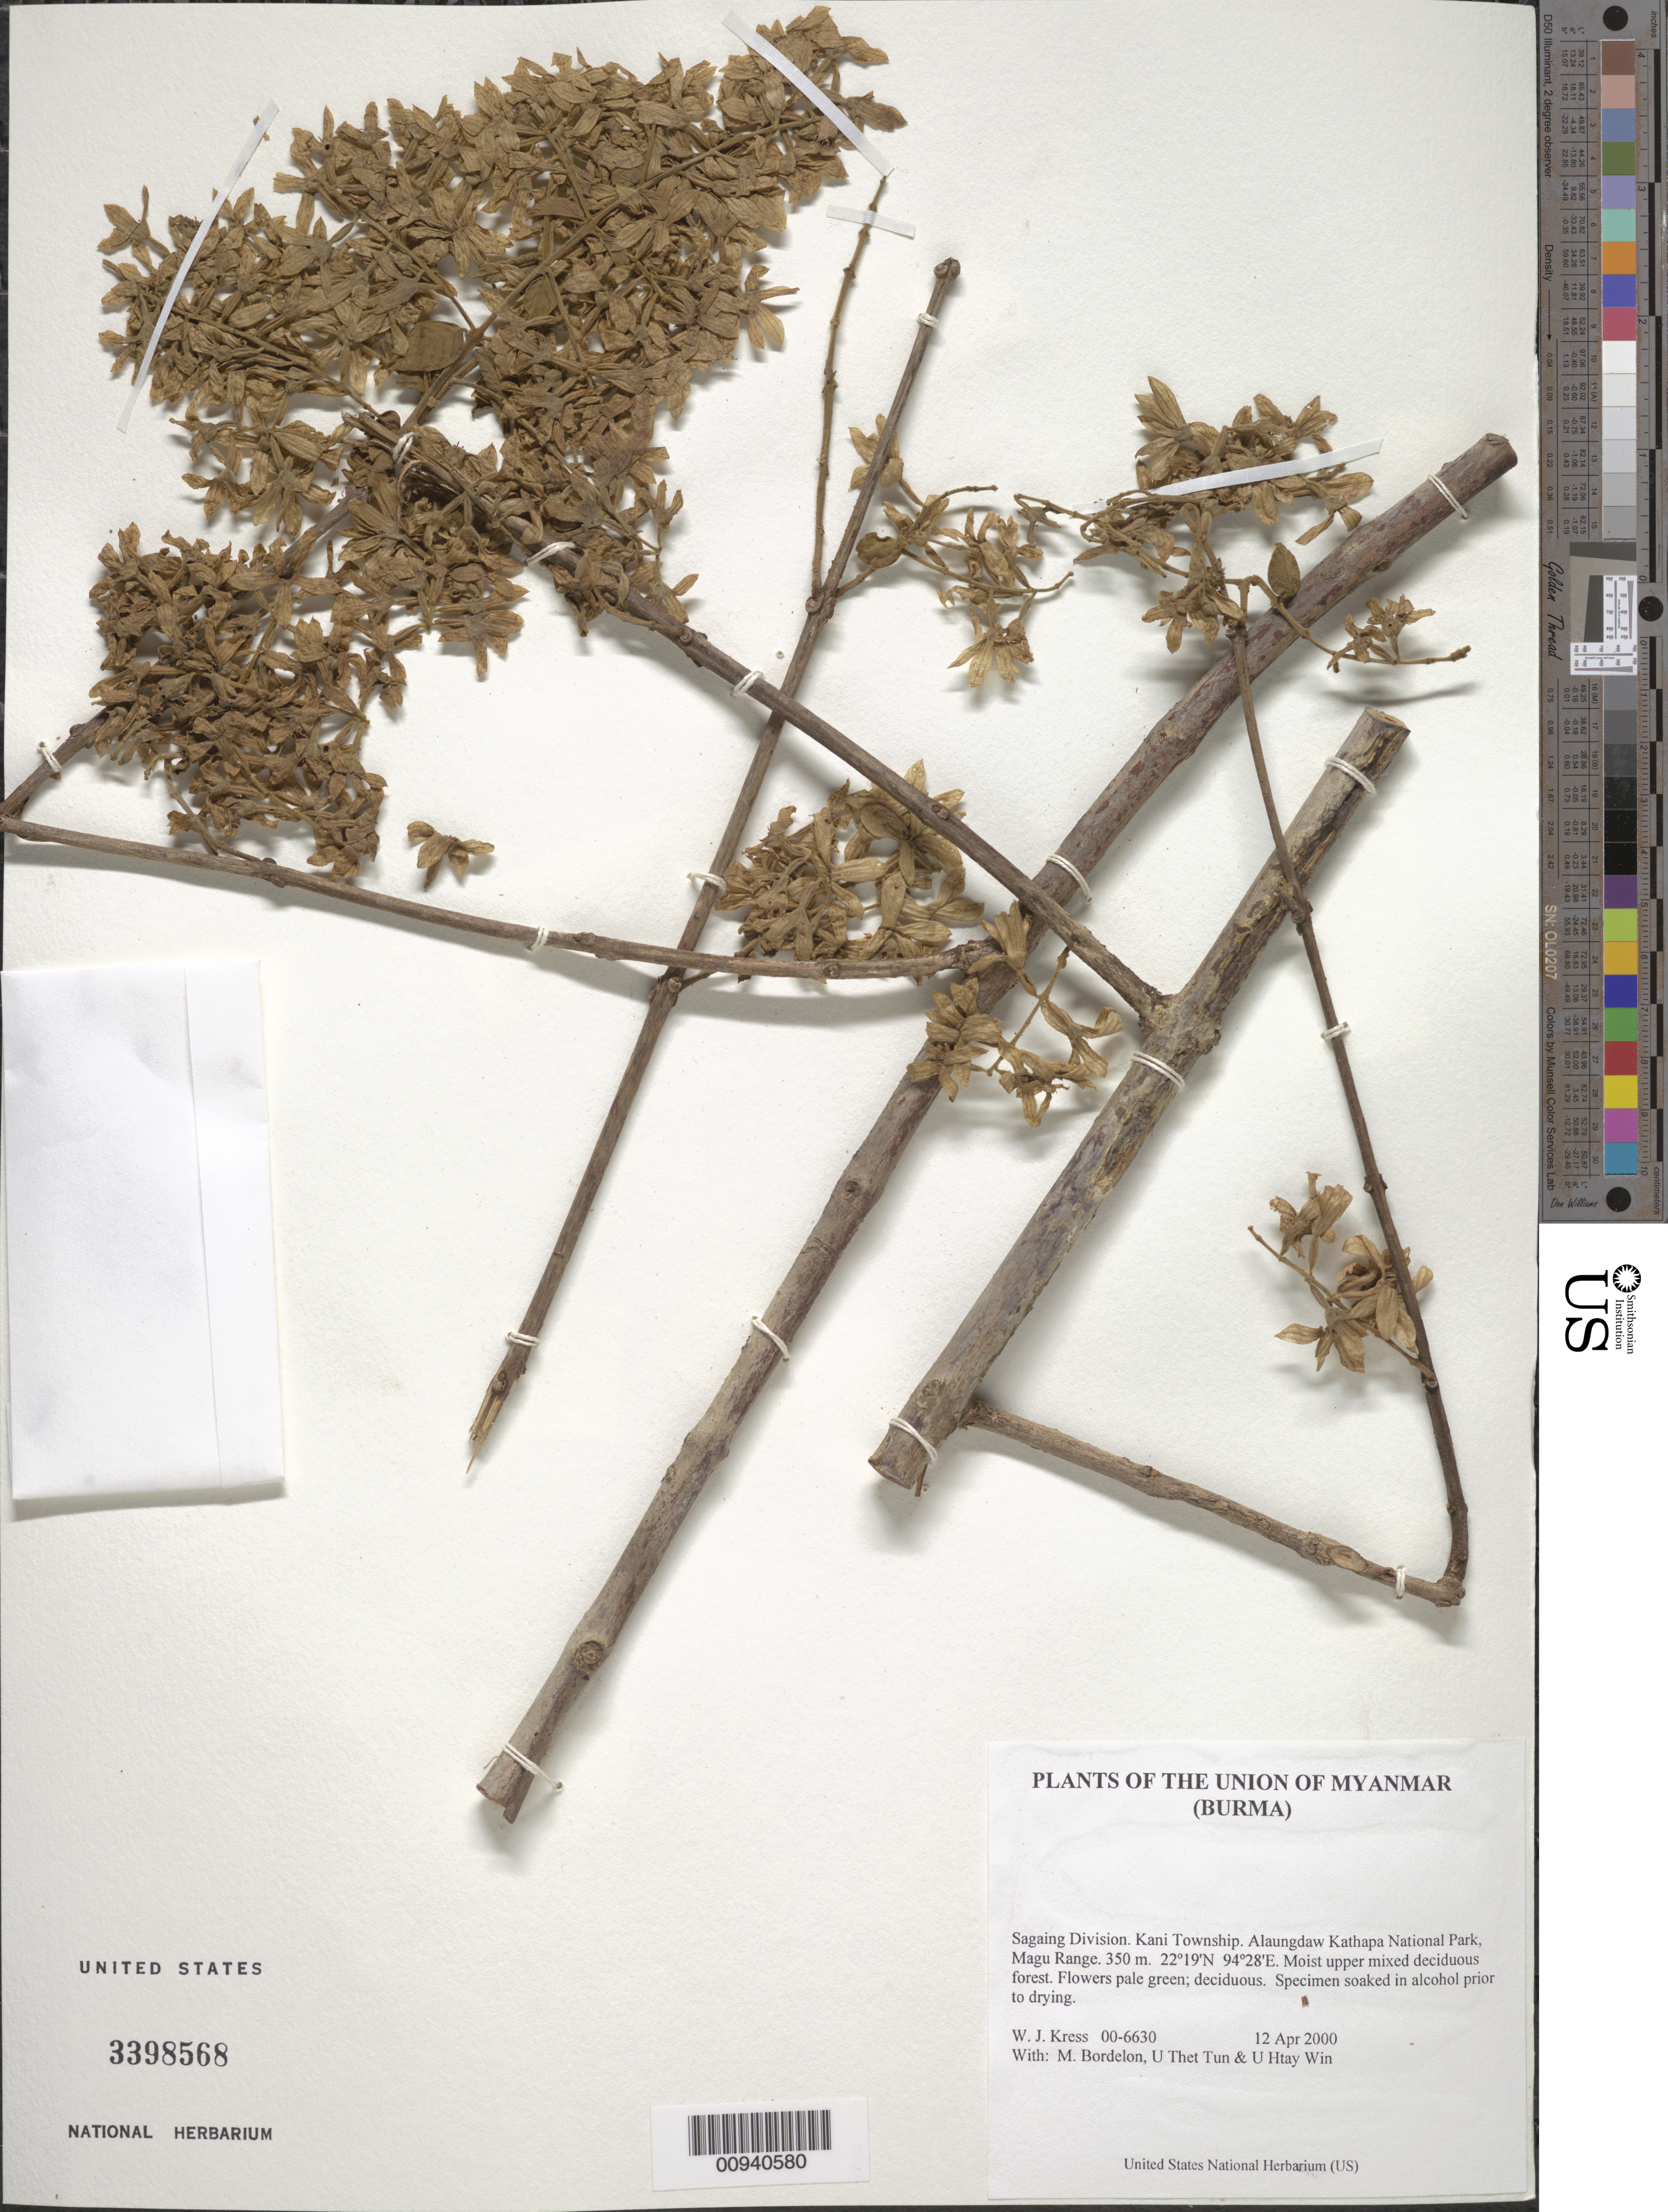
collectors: W. J. Kress, M. Bordelon, Thet Htun & U Htay Win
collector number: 00-6630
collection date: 2000-04-12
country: Myanmar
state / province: Sagaing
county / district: Kani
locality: Alaungdaw Kathapa National Park, Magu Range.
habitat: Moist upper mixed deciduous forest.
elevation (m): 350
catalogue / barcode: US 3398568